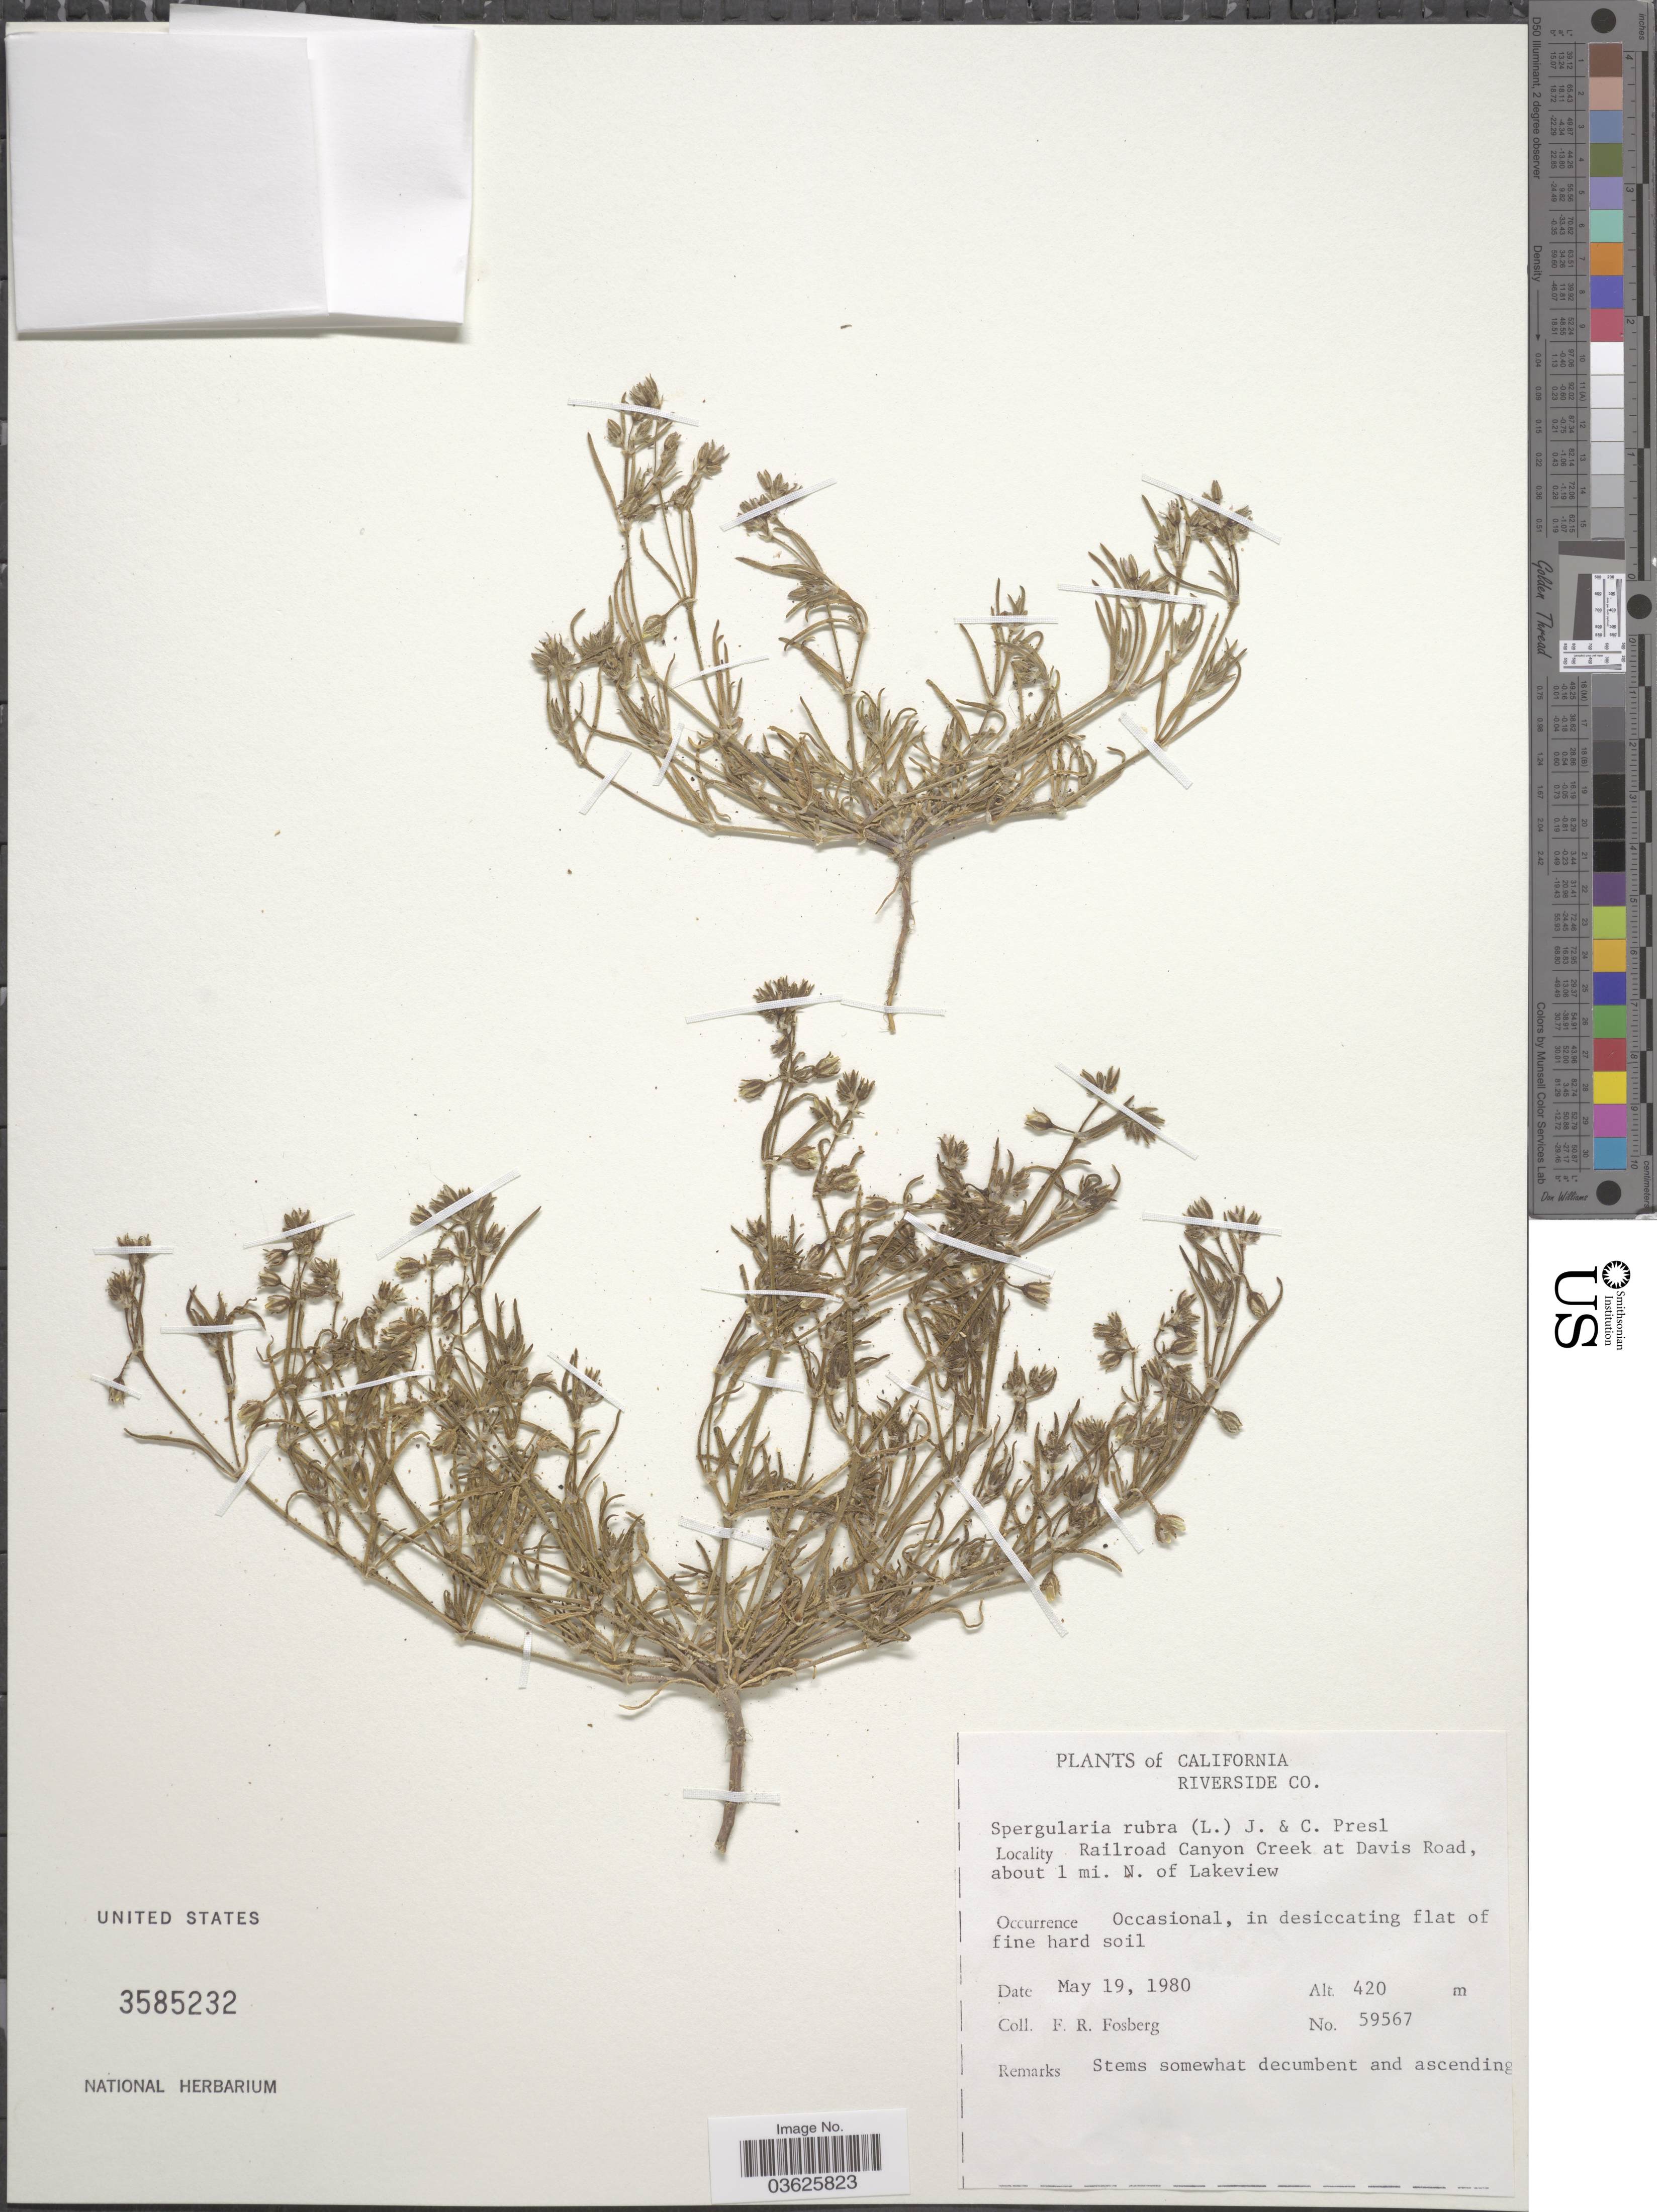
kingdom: Plantae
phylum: Tracheophyta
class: Magnoliopsida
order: Caryophyllales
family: Caryophyllaceae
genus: Spergularia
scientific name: Spergularia rubra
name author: (L.) J. Presl & C. Presl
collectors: F. R. Fosberg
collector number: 59567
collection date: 1980-05-19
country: United States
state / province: California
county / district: Riverside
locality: Riverside Co. Railroad Canyon Creek at Davis Road, about 1 mi. N. of Lakeview.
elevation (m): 420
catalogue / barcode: US 3585232